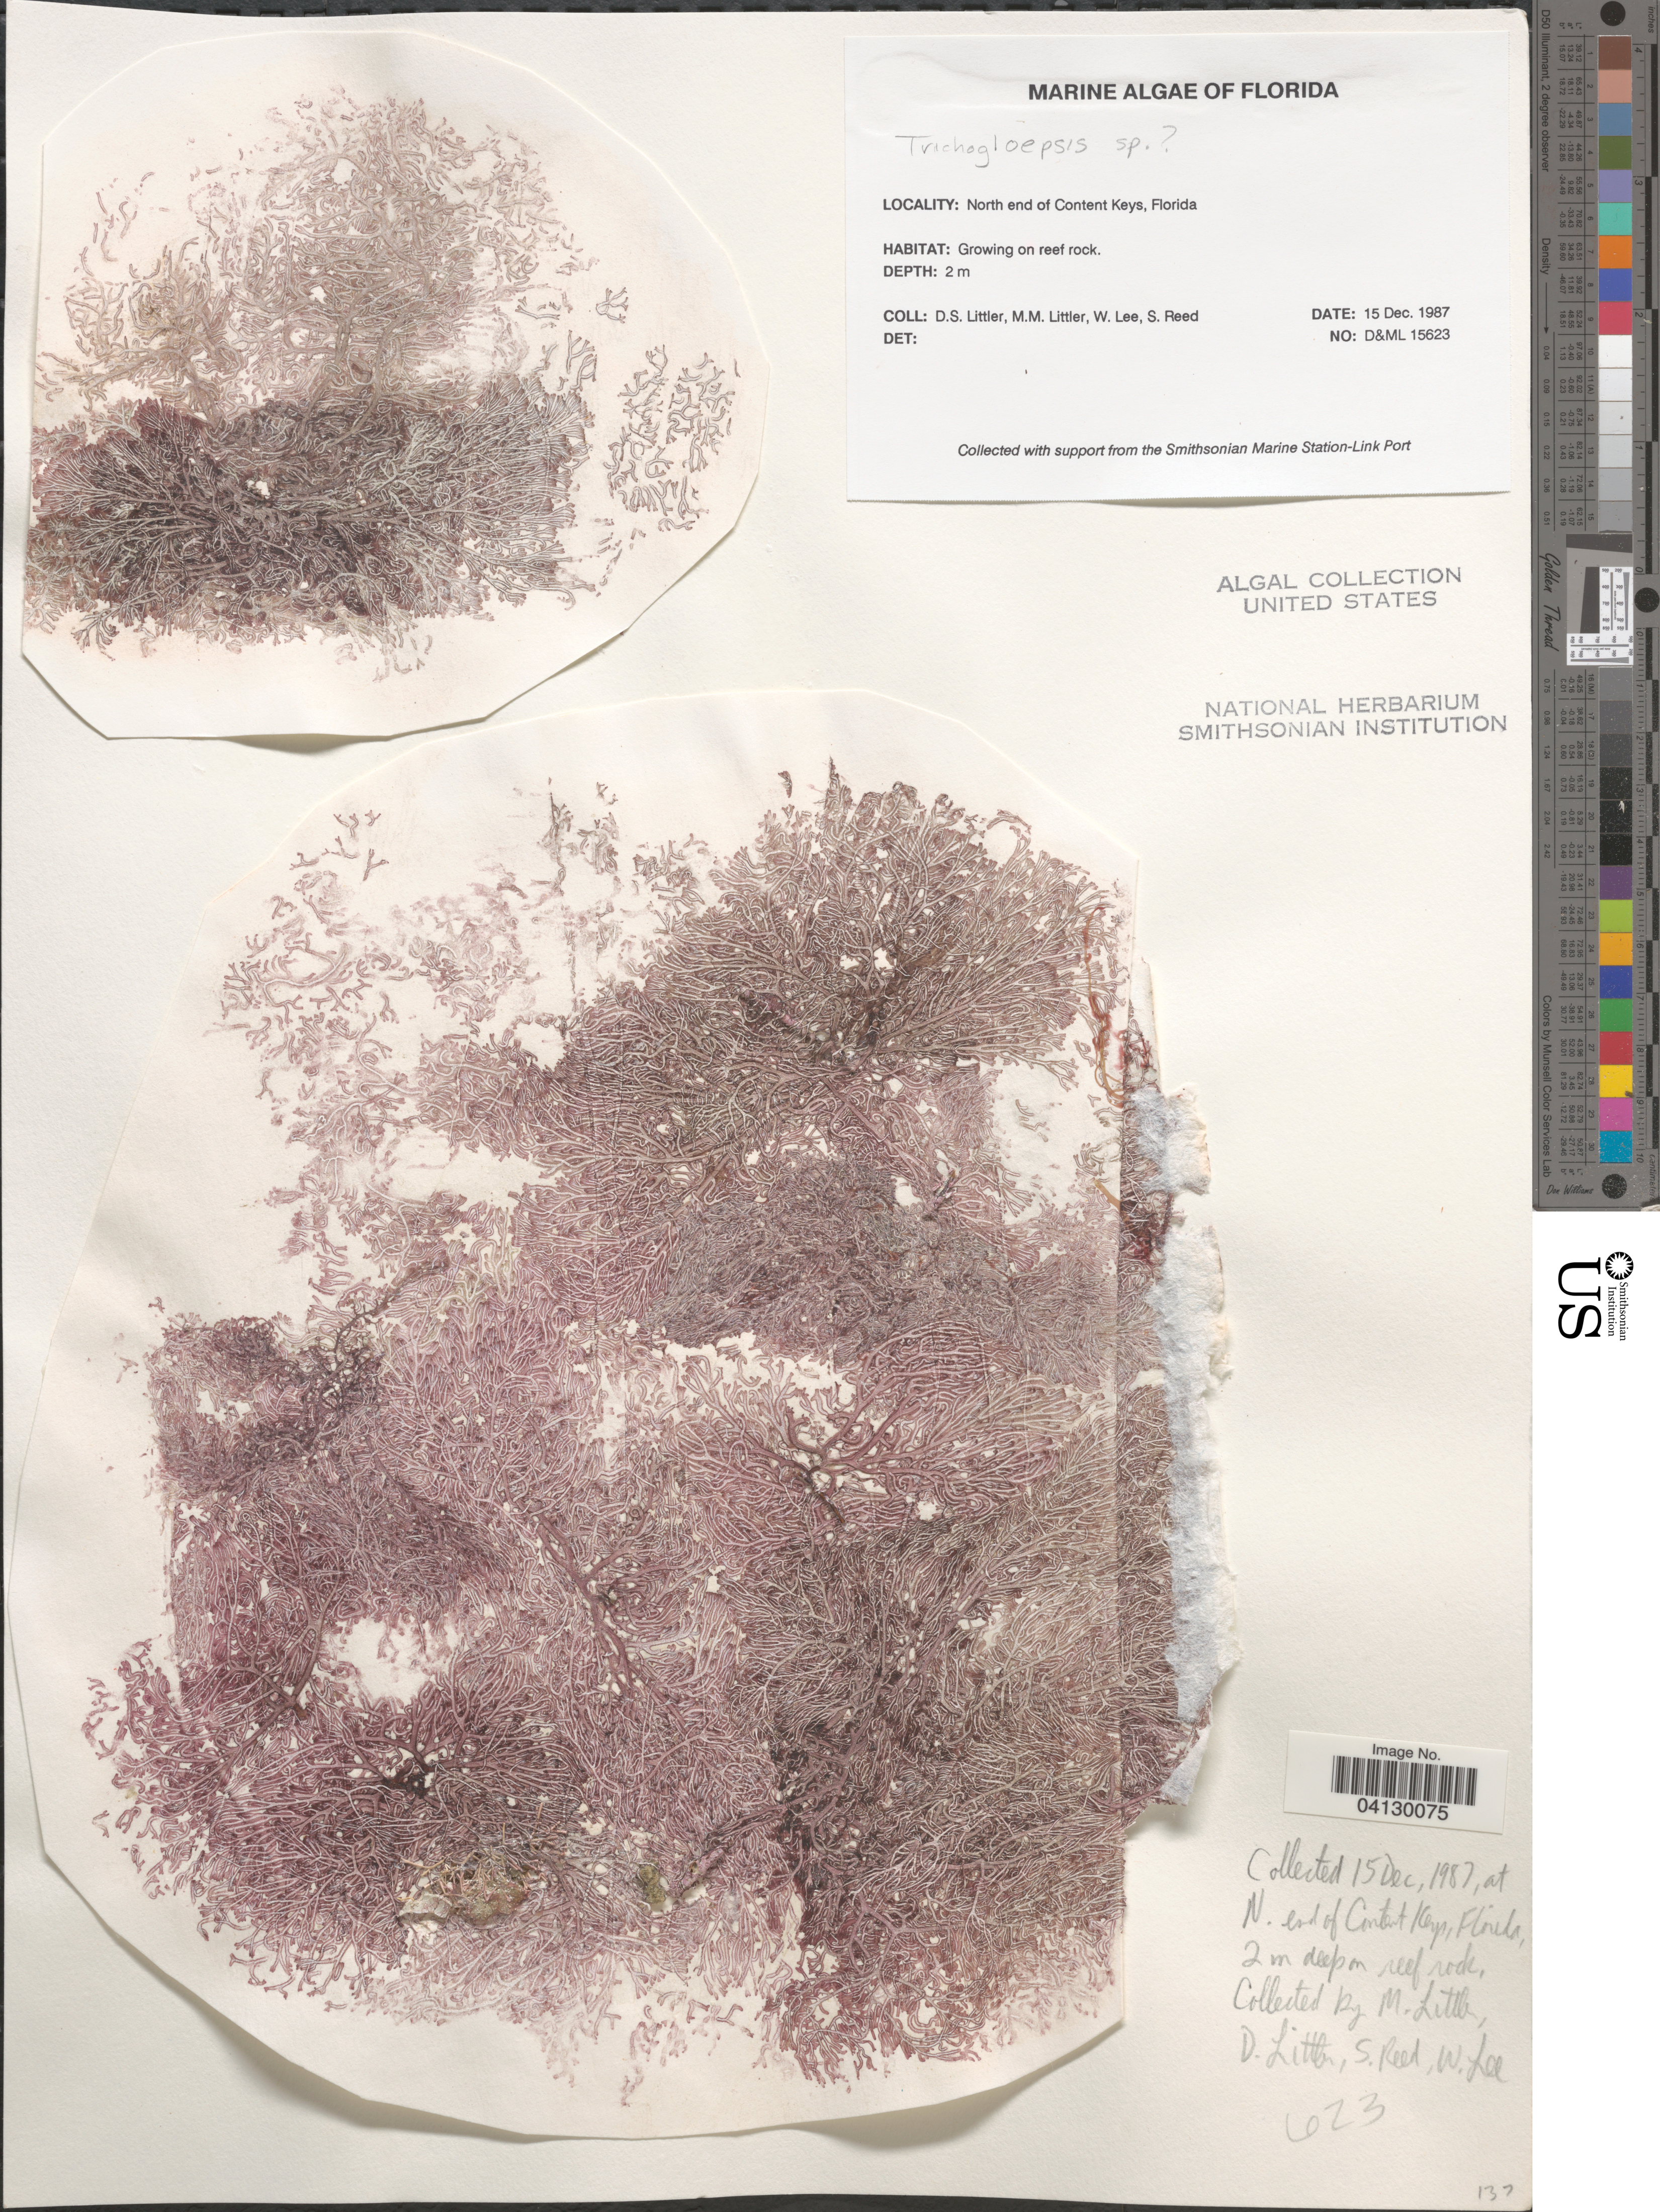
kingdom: Plantae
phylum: Rhodophyta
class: Florideophyceae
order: Nemaliales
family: Liagoraceae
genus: Trichogloeopsis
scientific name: Trichogloeopsis sp.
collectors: D. S. Littler, W. Lee & S. Reed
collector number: D&ML 15623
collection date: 1987-12-15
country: United States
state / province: Florida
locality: North end of Content Keys.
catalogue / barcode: US 328823